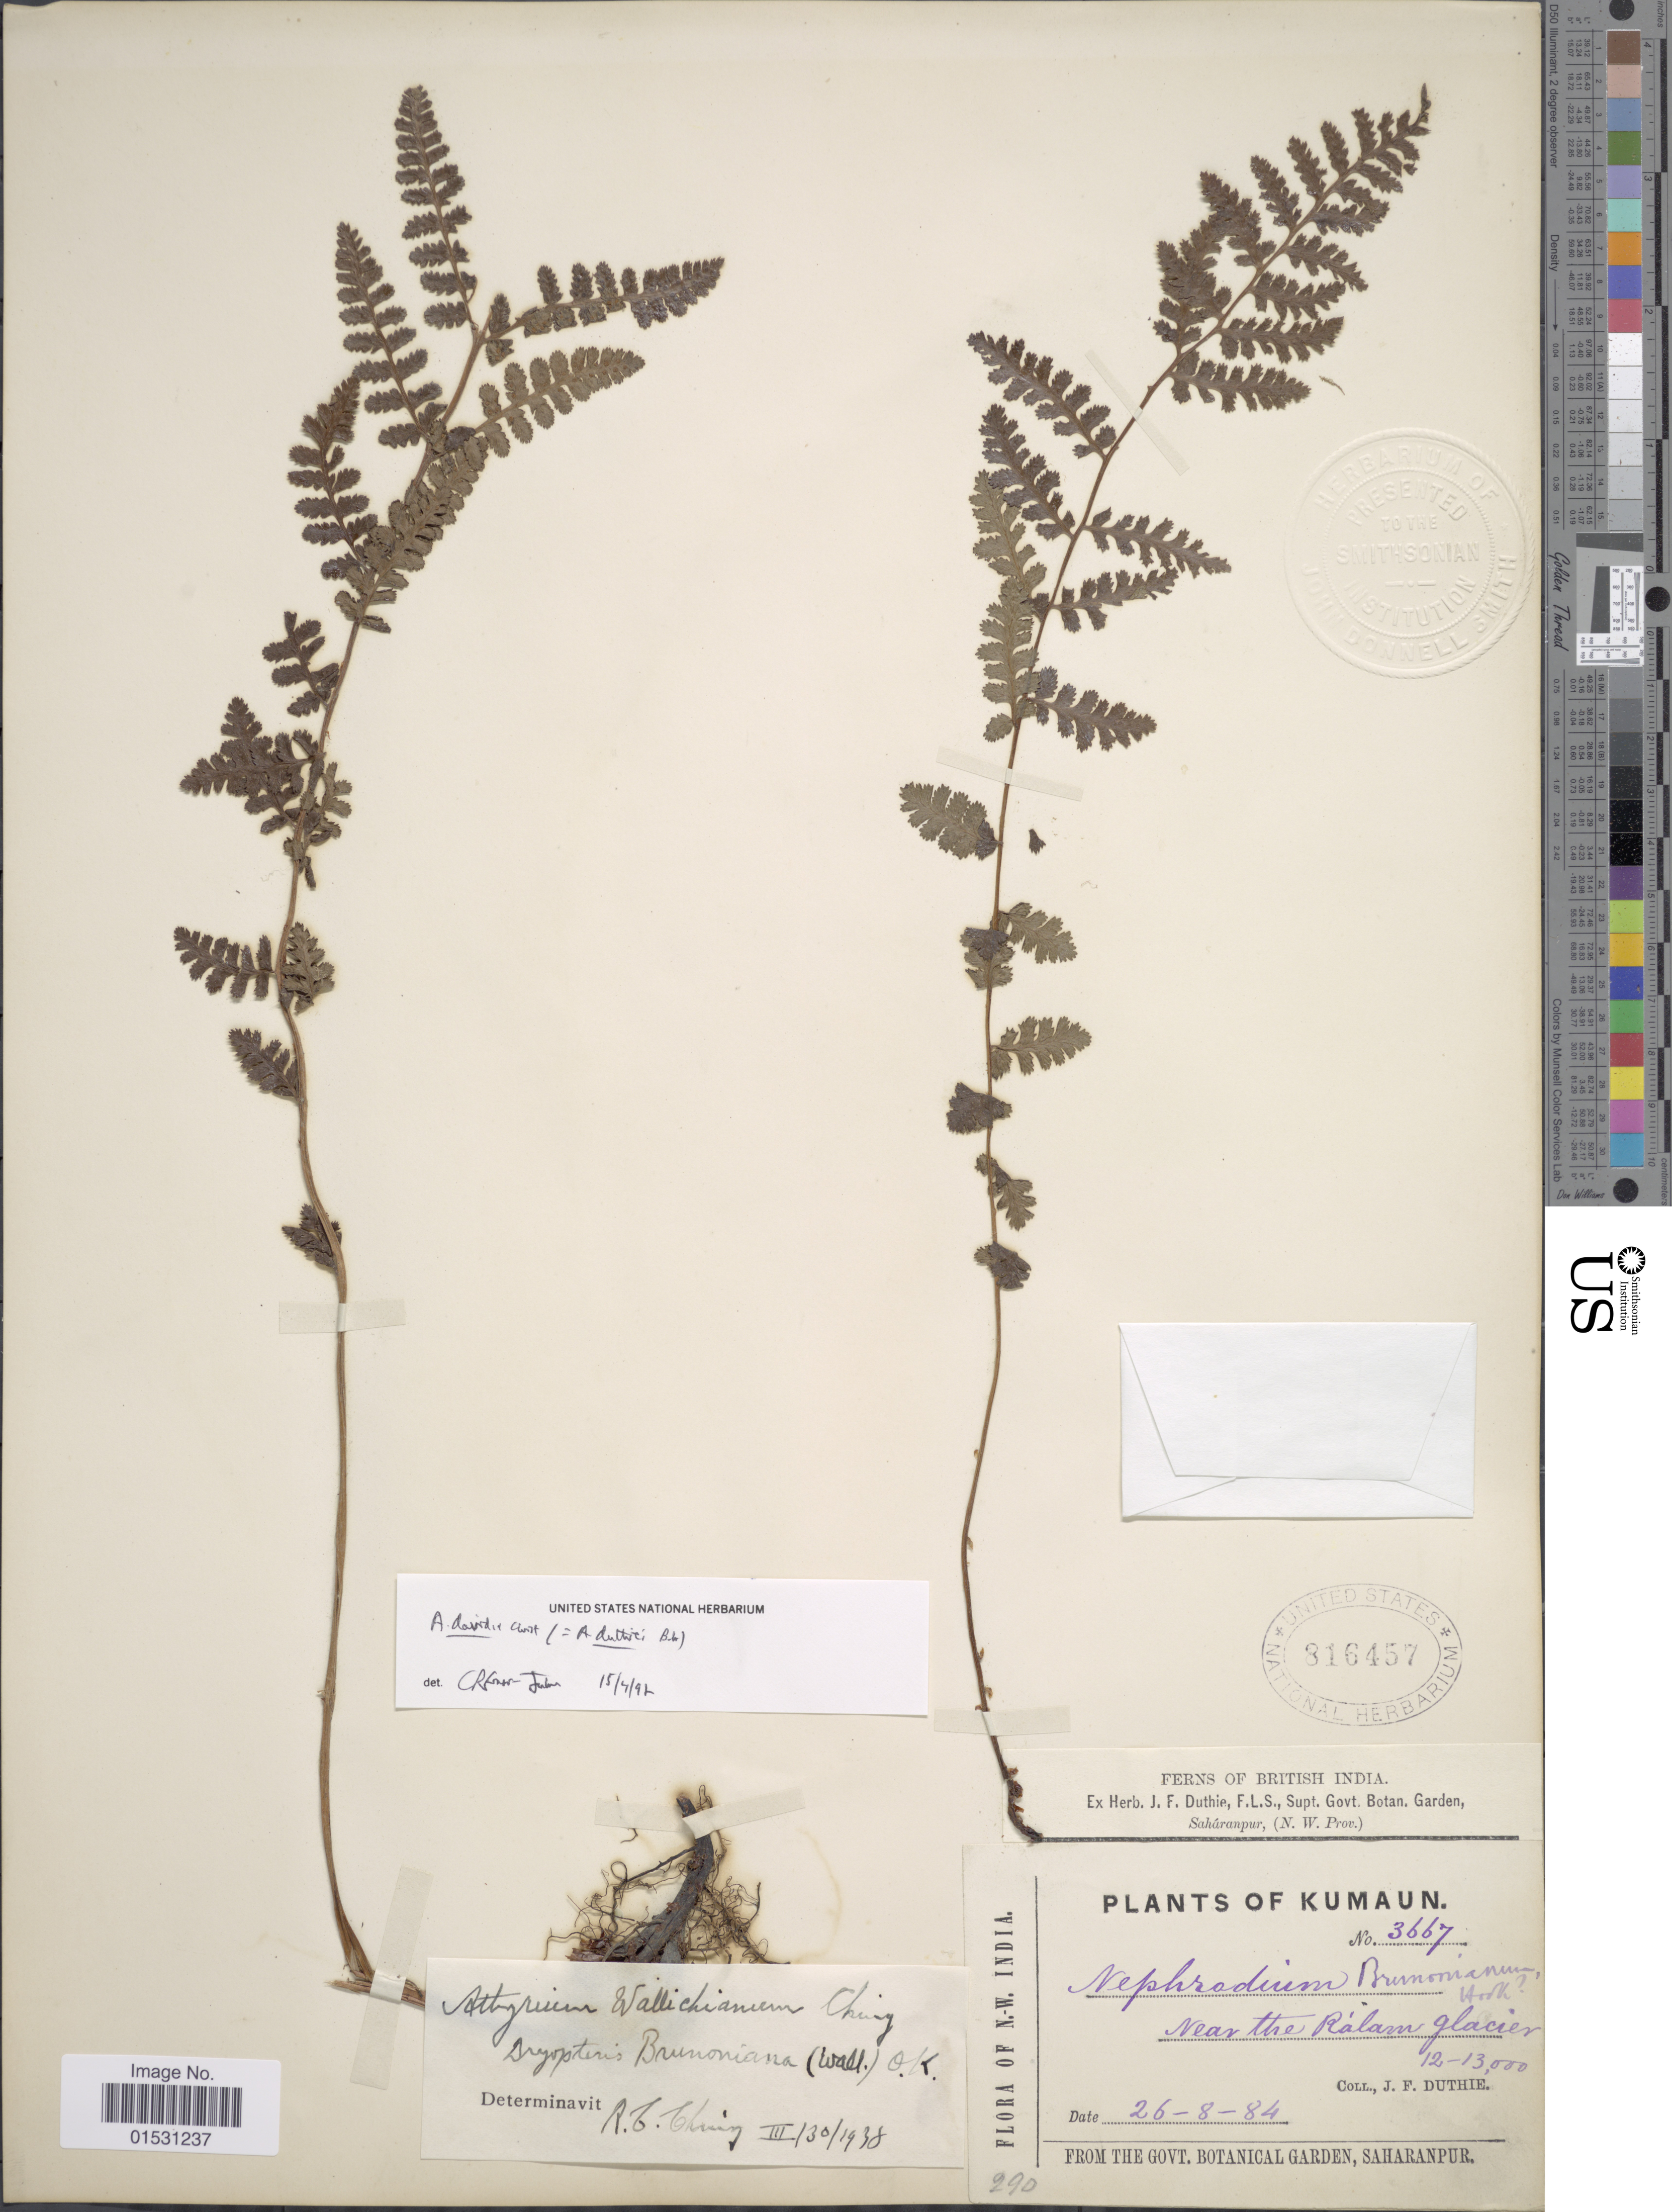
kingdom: Plantae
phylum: Tracheophyta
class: Polypodiopsida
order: Polypodiales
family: Athyriaceae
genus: Athyrium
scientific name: Athyrium wallickianum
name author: Ching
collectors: J. F. Duthie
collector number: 3667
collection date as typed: Transcribed d/m/y: 26/8/84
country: India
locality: British India. Near the Ralam Glacier. Kumaun. N.W. India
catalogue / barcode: US 816457